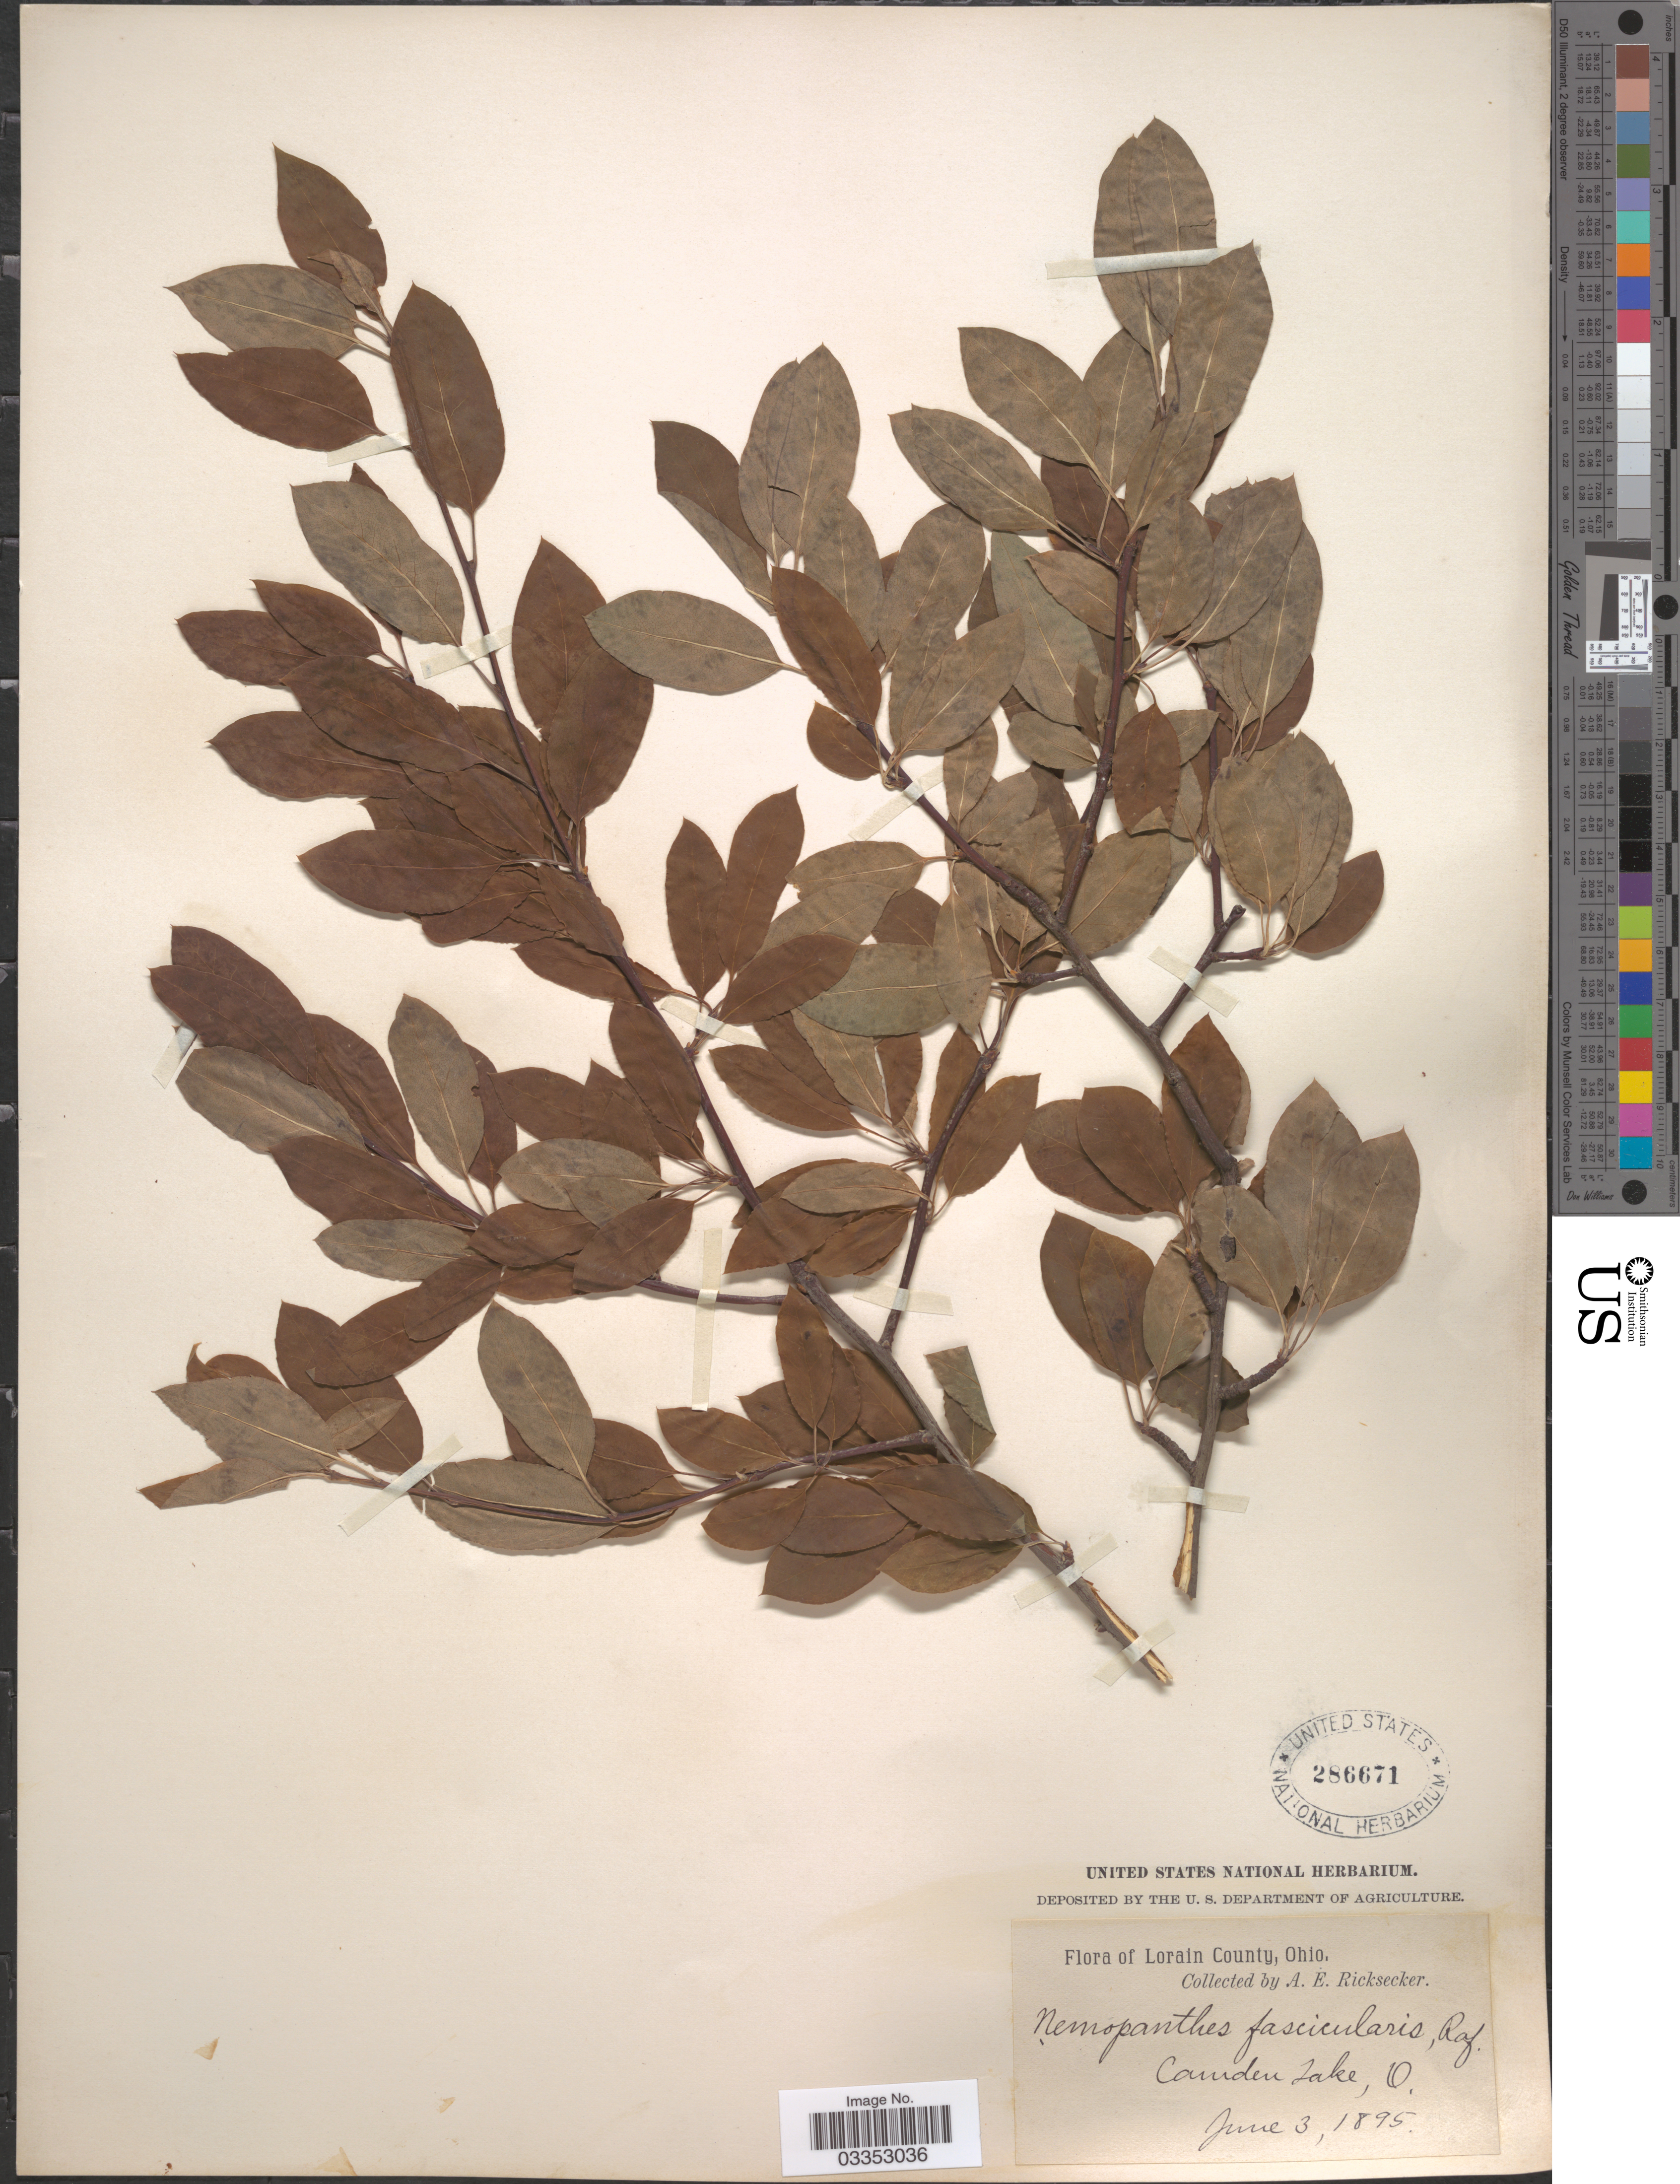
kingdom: Plantae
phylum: Tracheophyta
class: Magnoliopsida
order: Aquifoliales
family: Aquifoliaceae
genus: Nemopanthus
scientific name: Nemopanthus mucronatus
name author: (L.) Trel.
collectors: A. E. Ricksecker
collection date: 1895-06-03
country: United States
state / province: Ohio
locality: Lorain County. Camden Lake.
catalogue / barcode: US 286671